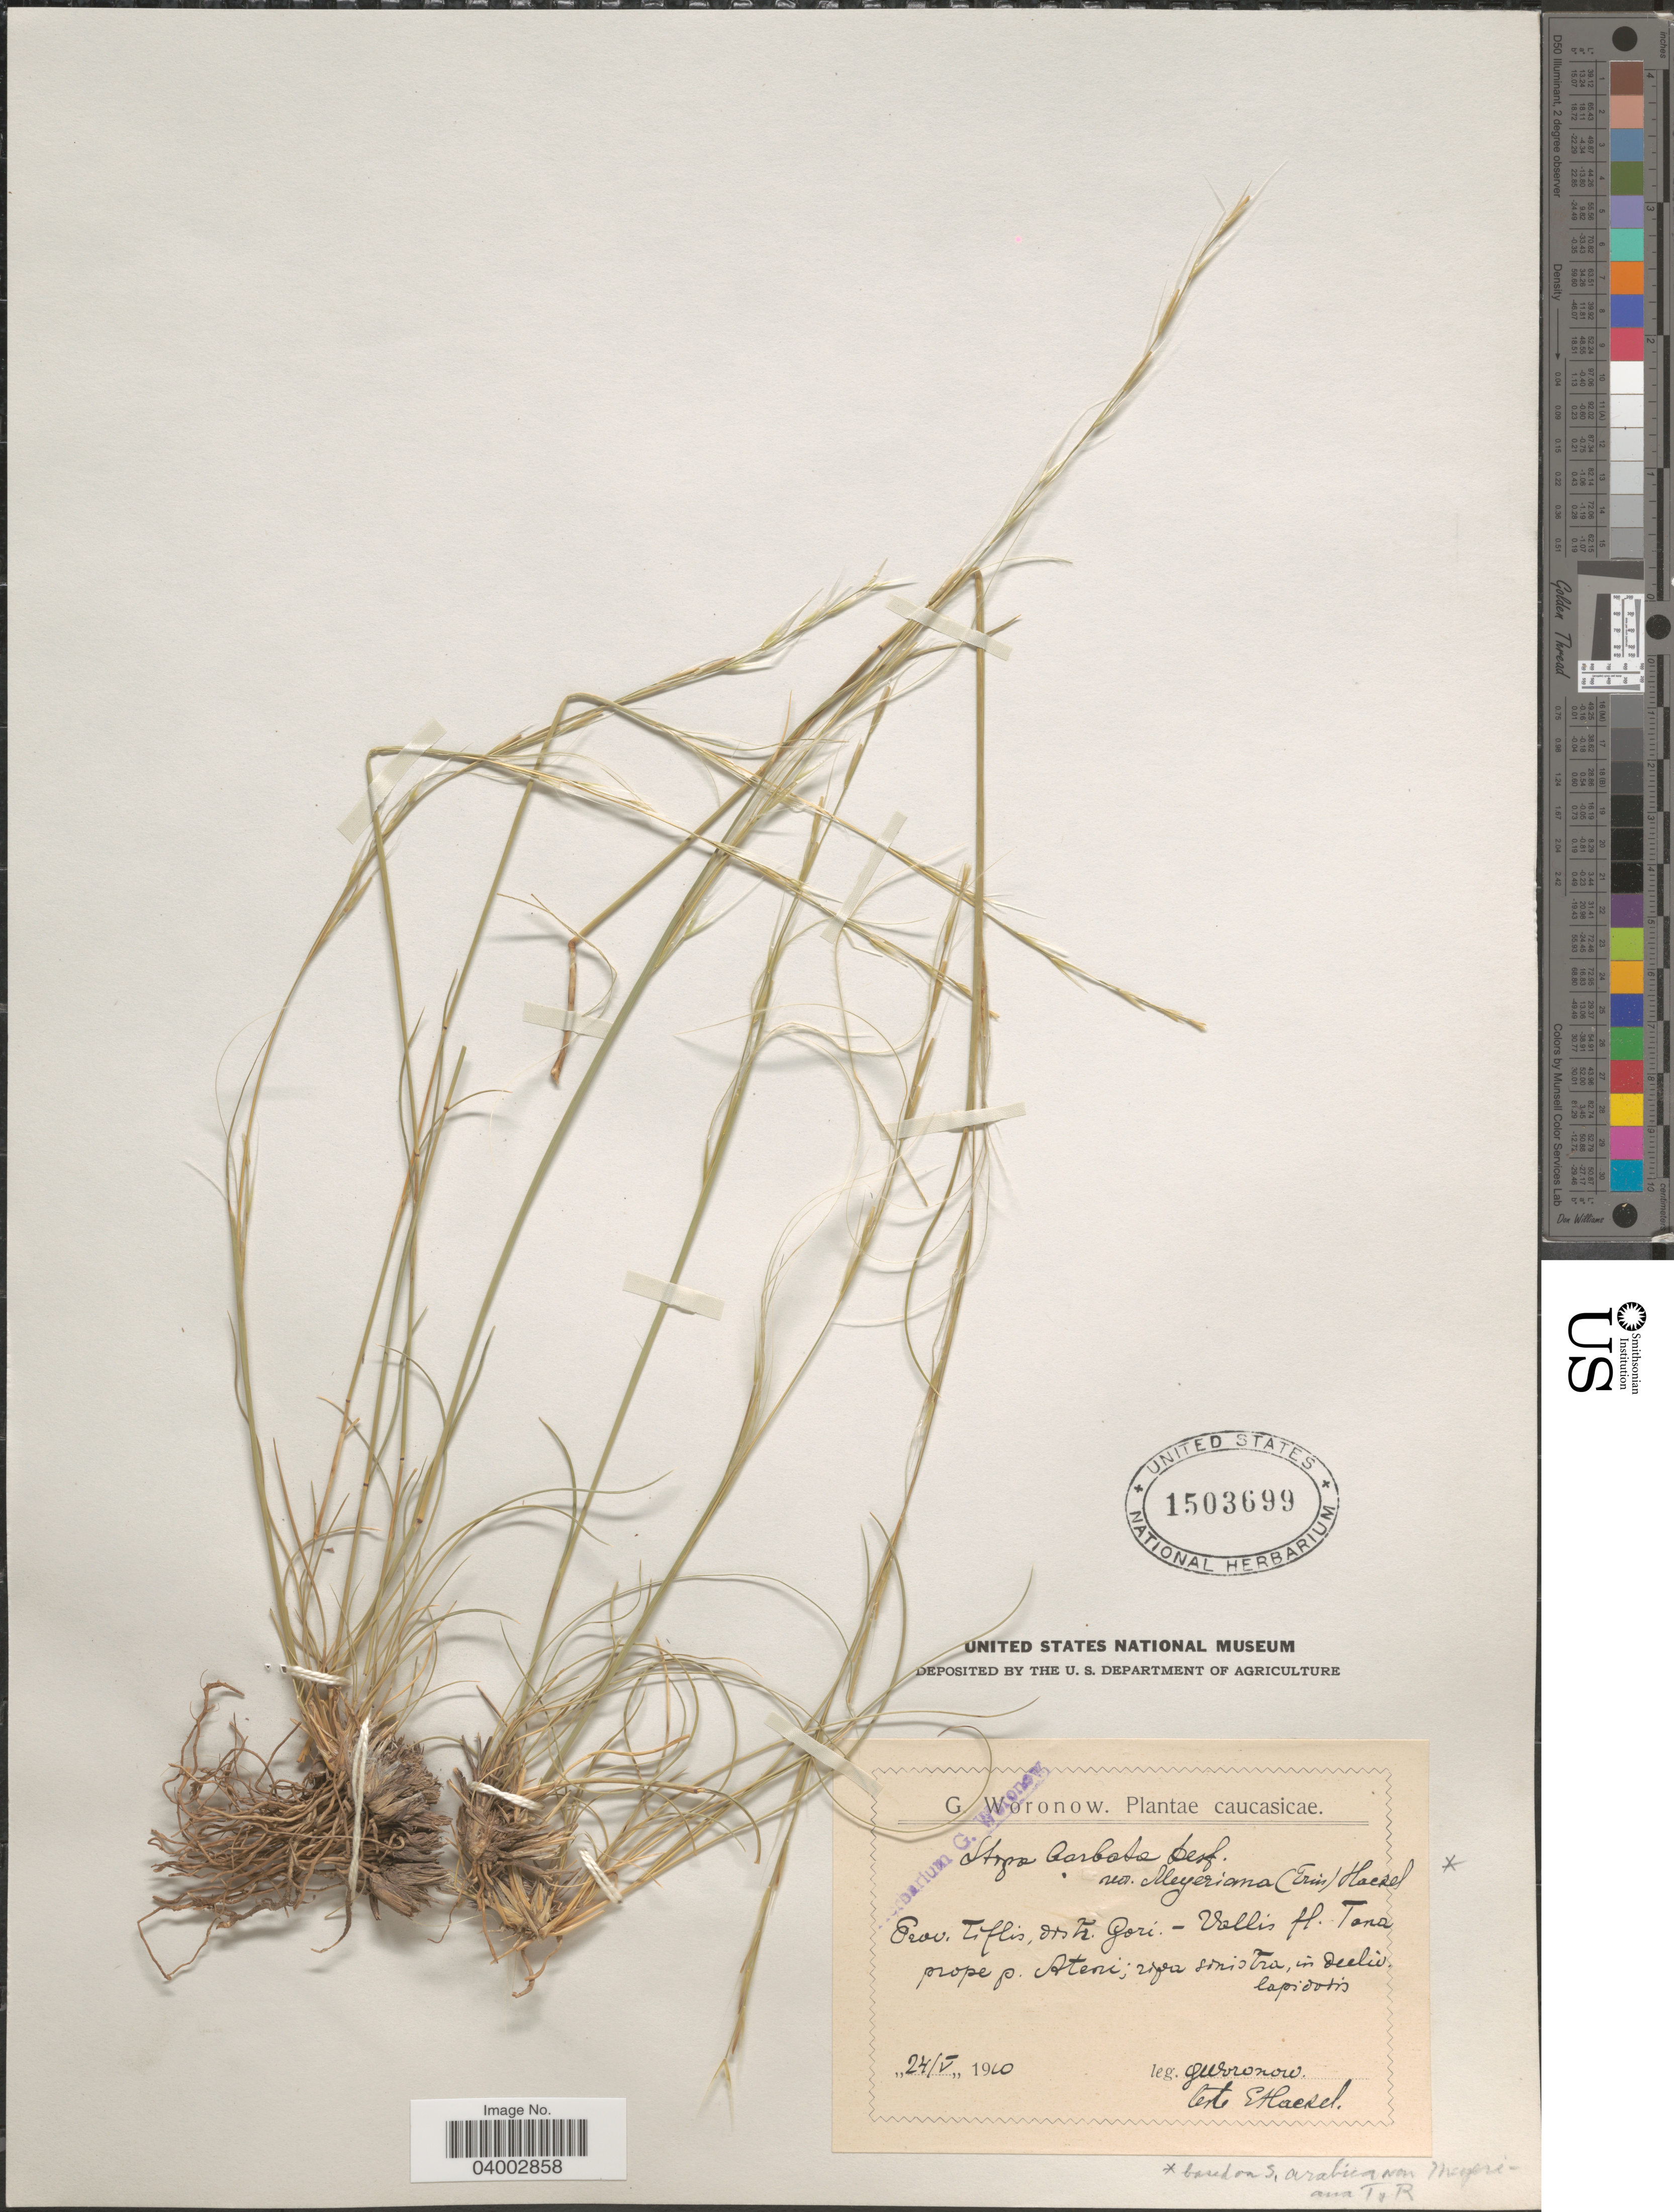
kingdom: Plantae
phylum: Tracheophyta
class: Liliopsida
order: Poales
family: Poaceae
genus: Stipa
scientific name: Stipa meyeriana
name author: (Trin. & Rupr.) Grossh.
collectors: G. Woronow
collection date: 1910-05-24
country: Georgia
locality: Caucasicae. Prov. Tiflis, orstr. Gori. - Vallis fl. Tona [interpreted] prope p. ateni; ripa sinistra, in decliv. lapidosis.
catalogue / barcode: US 1503699